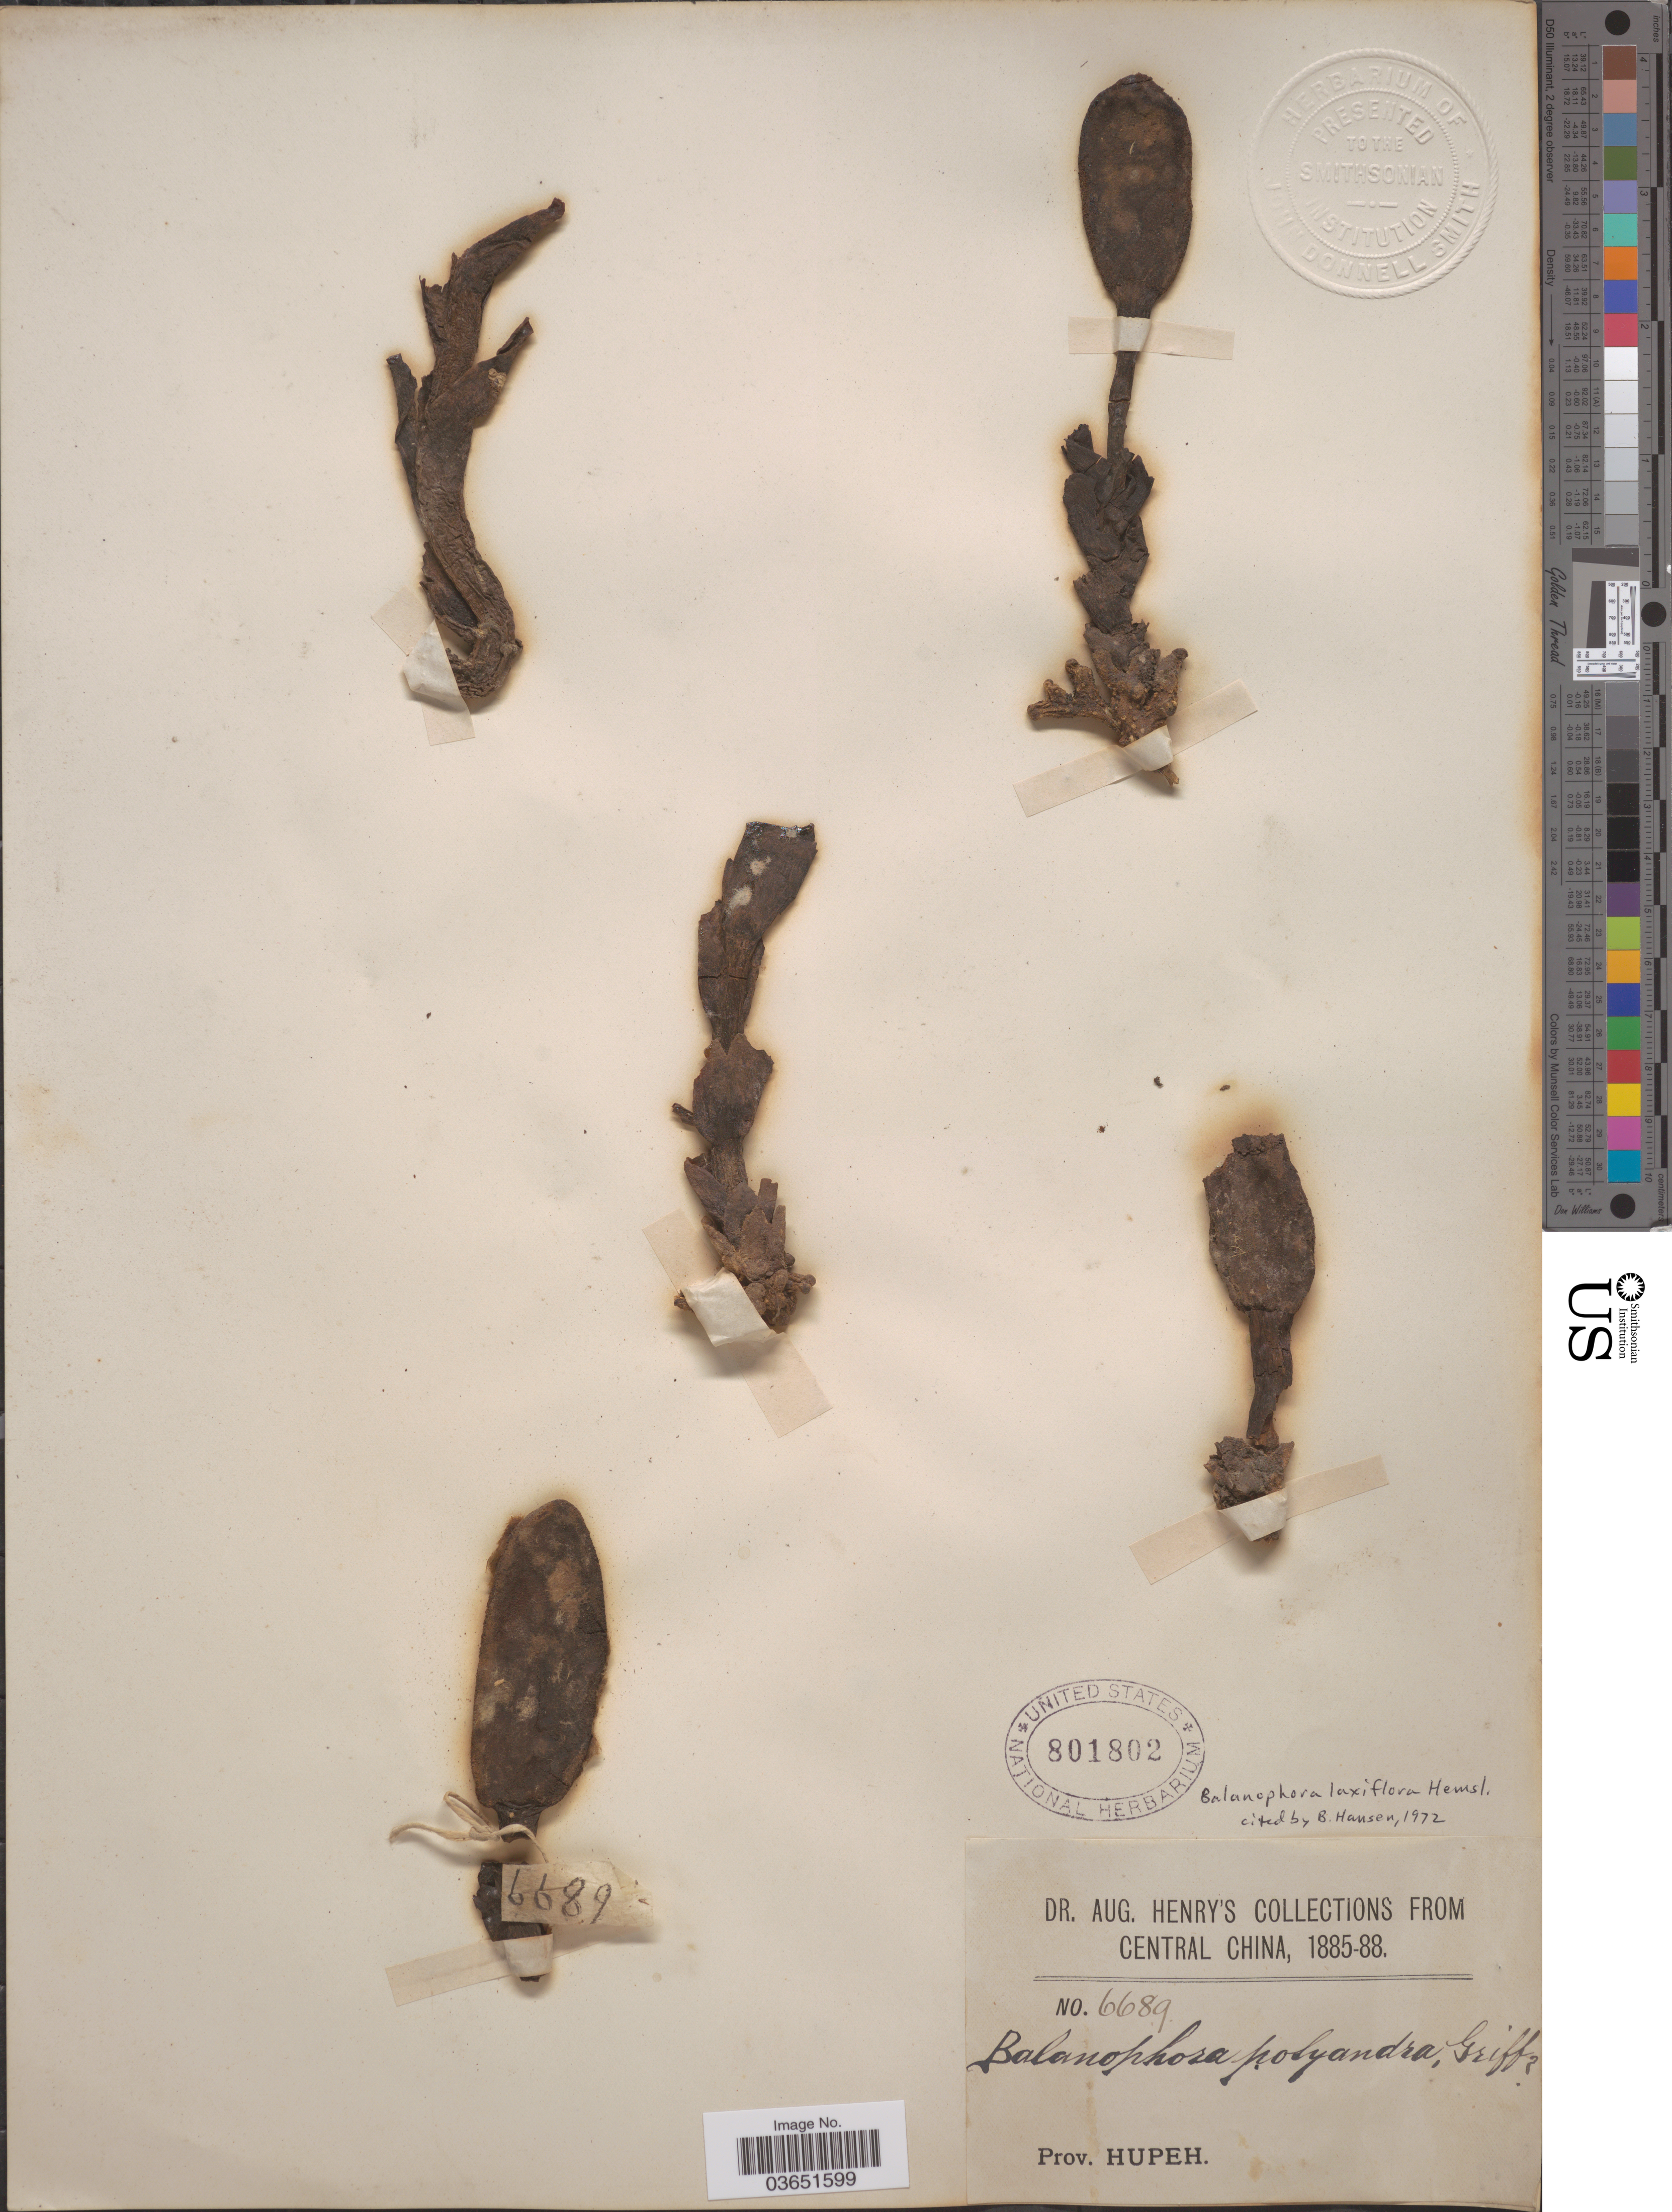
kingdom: Plantae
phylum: Tracheophyta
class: Magnoliopsida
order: Santalales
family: Balanophoraceae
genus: Balanophora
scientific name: Balanophora laxiflora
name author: Hemsl.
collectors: A. Henry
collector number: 6689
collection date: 1885/1888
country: China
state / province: Hubei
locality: Central China. Prov. Hupeh.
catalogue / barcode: US 801802